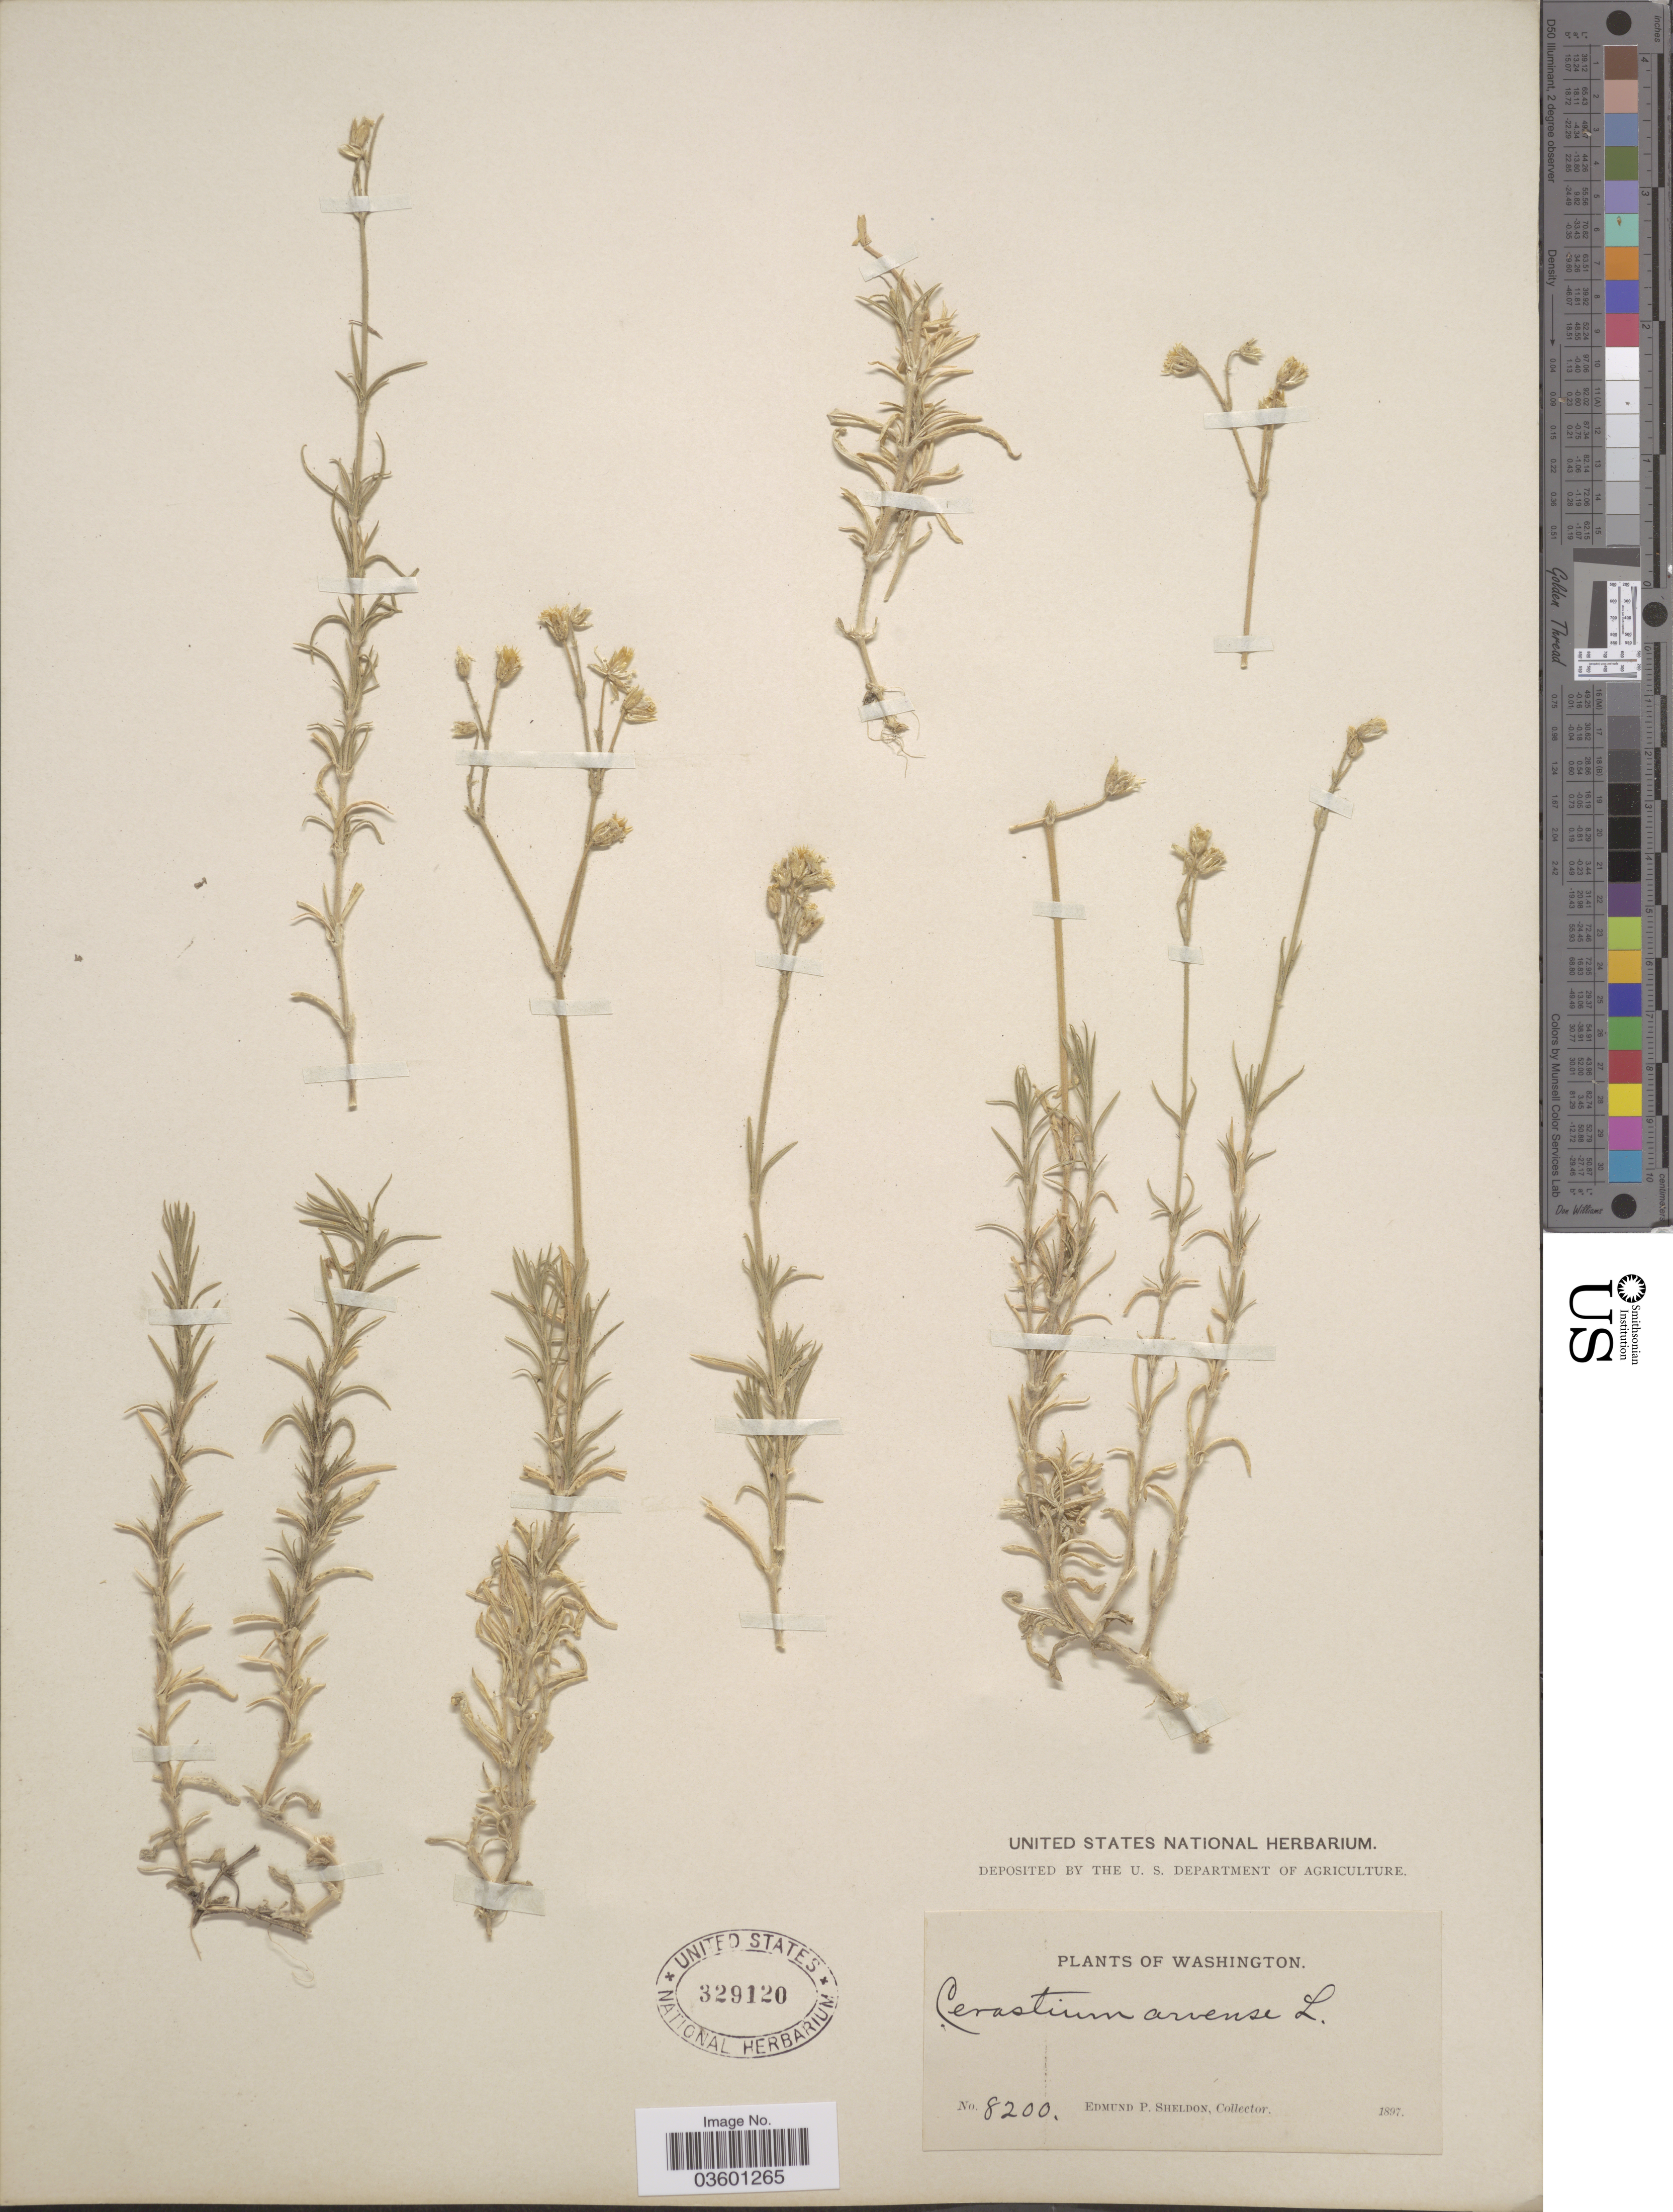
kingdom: Plantae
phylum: Tracheophyta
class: Magnoliopsida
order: Caryophyllales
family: Caryophyllaceae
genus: Cerastium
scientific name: Cerastium arvense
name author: L.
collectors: E. P. Sheldon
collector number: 8200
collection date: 1897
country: United States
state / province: Washington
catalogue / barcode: US 329120